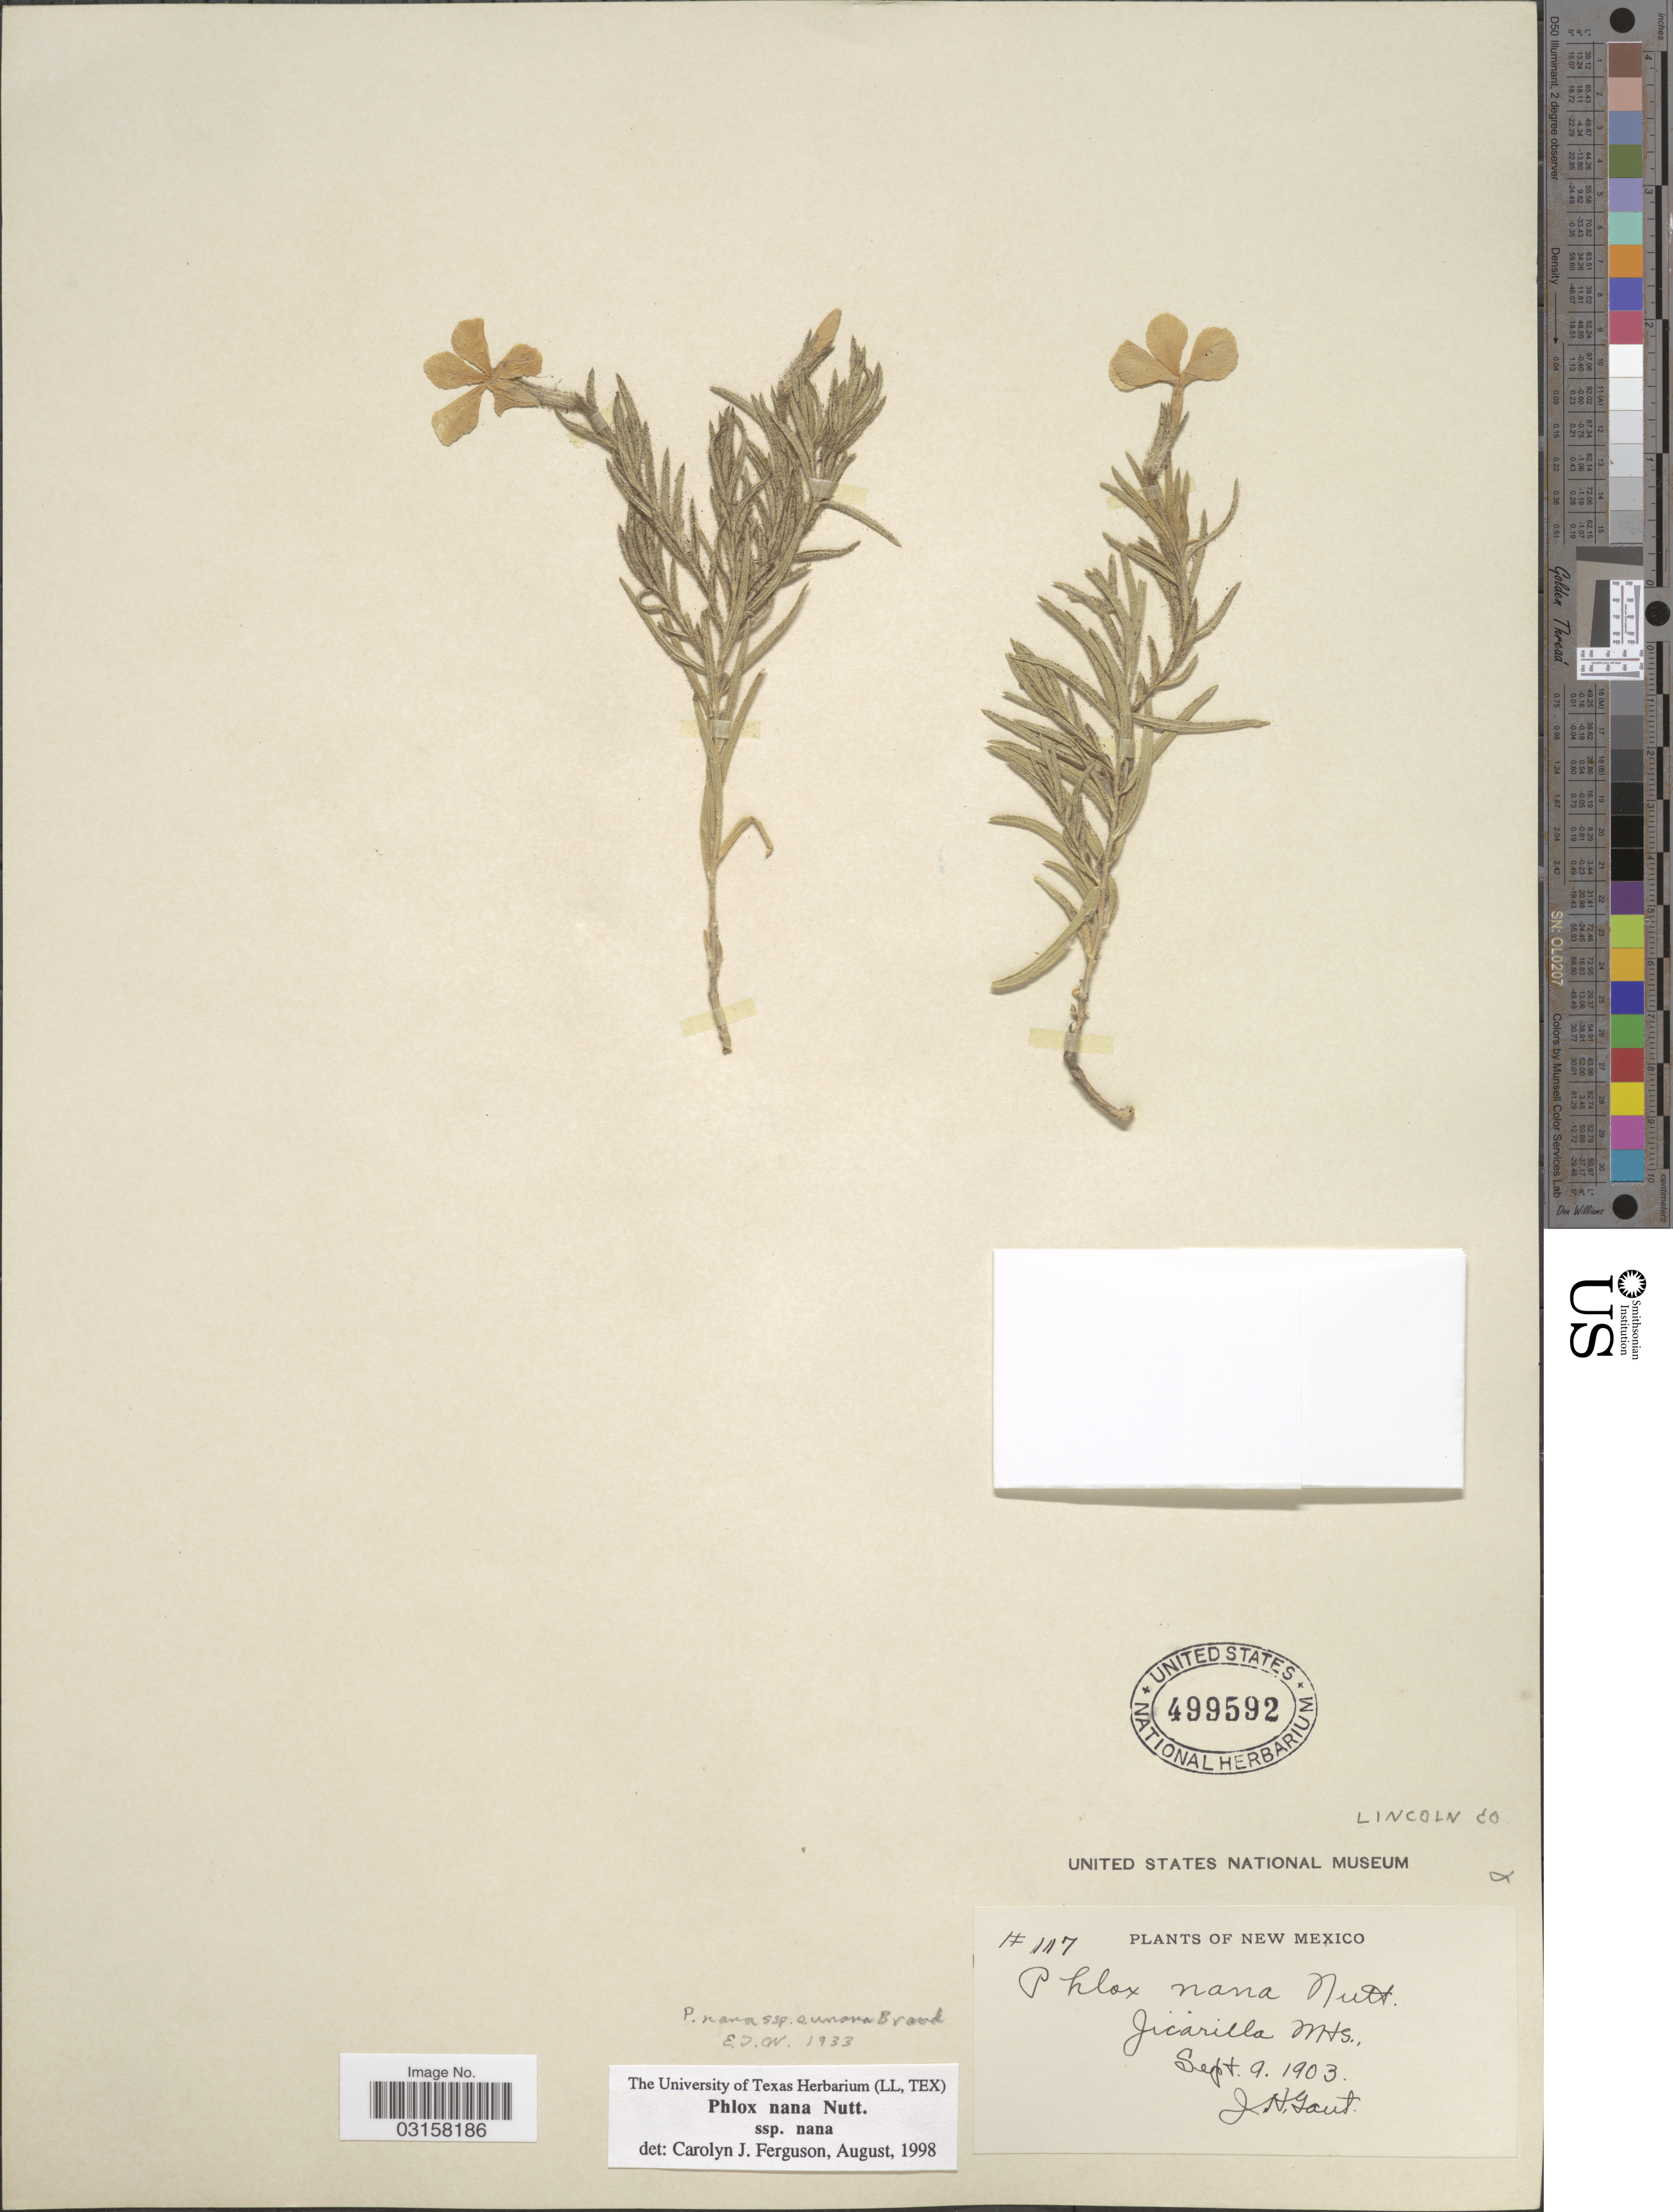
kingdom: Plantae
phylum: Tracheophyta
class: Magnoliopsida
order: Ericales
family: Polemoniaceae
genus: Phlox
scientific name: Phlox nana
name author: Nutt.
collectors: J. Gaut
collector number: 117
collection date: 1903-09-09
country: United States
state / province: New Mexico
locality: Jicarilla Mts. Lincoln Co.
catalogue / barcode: US 499592